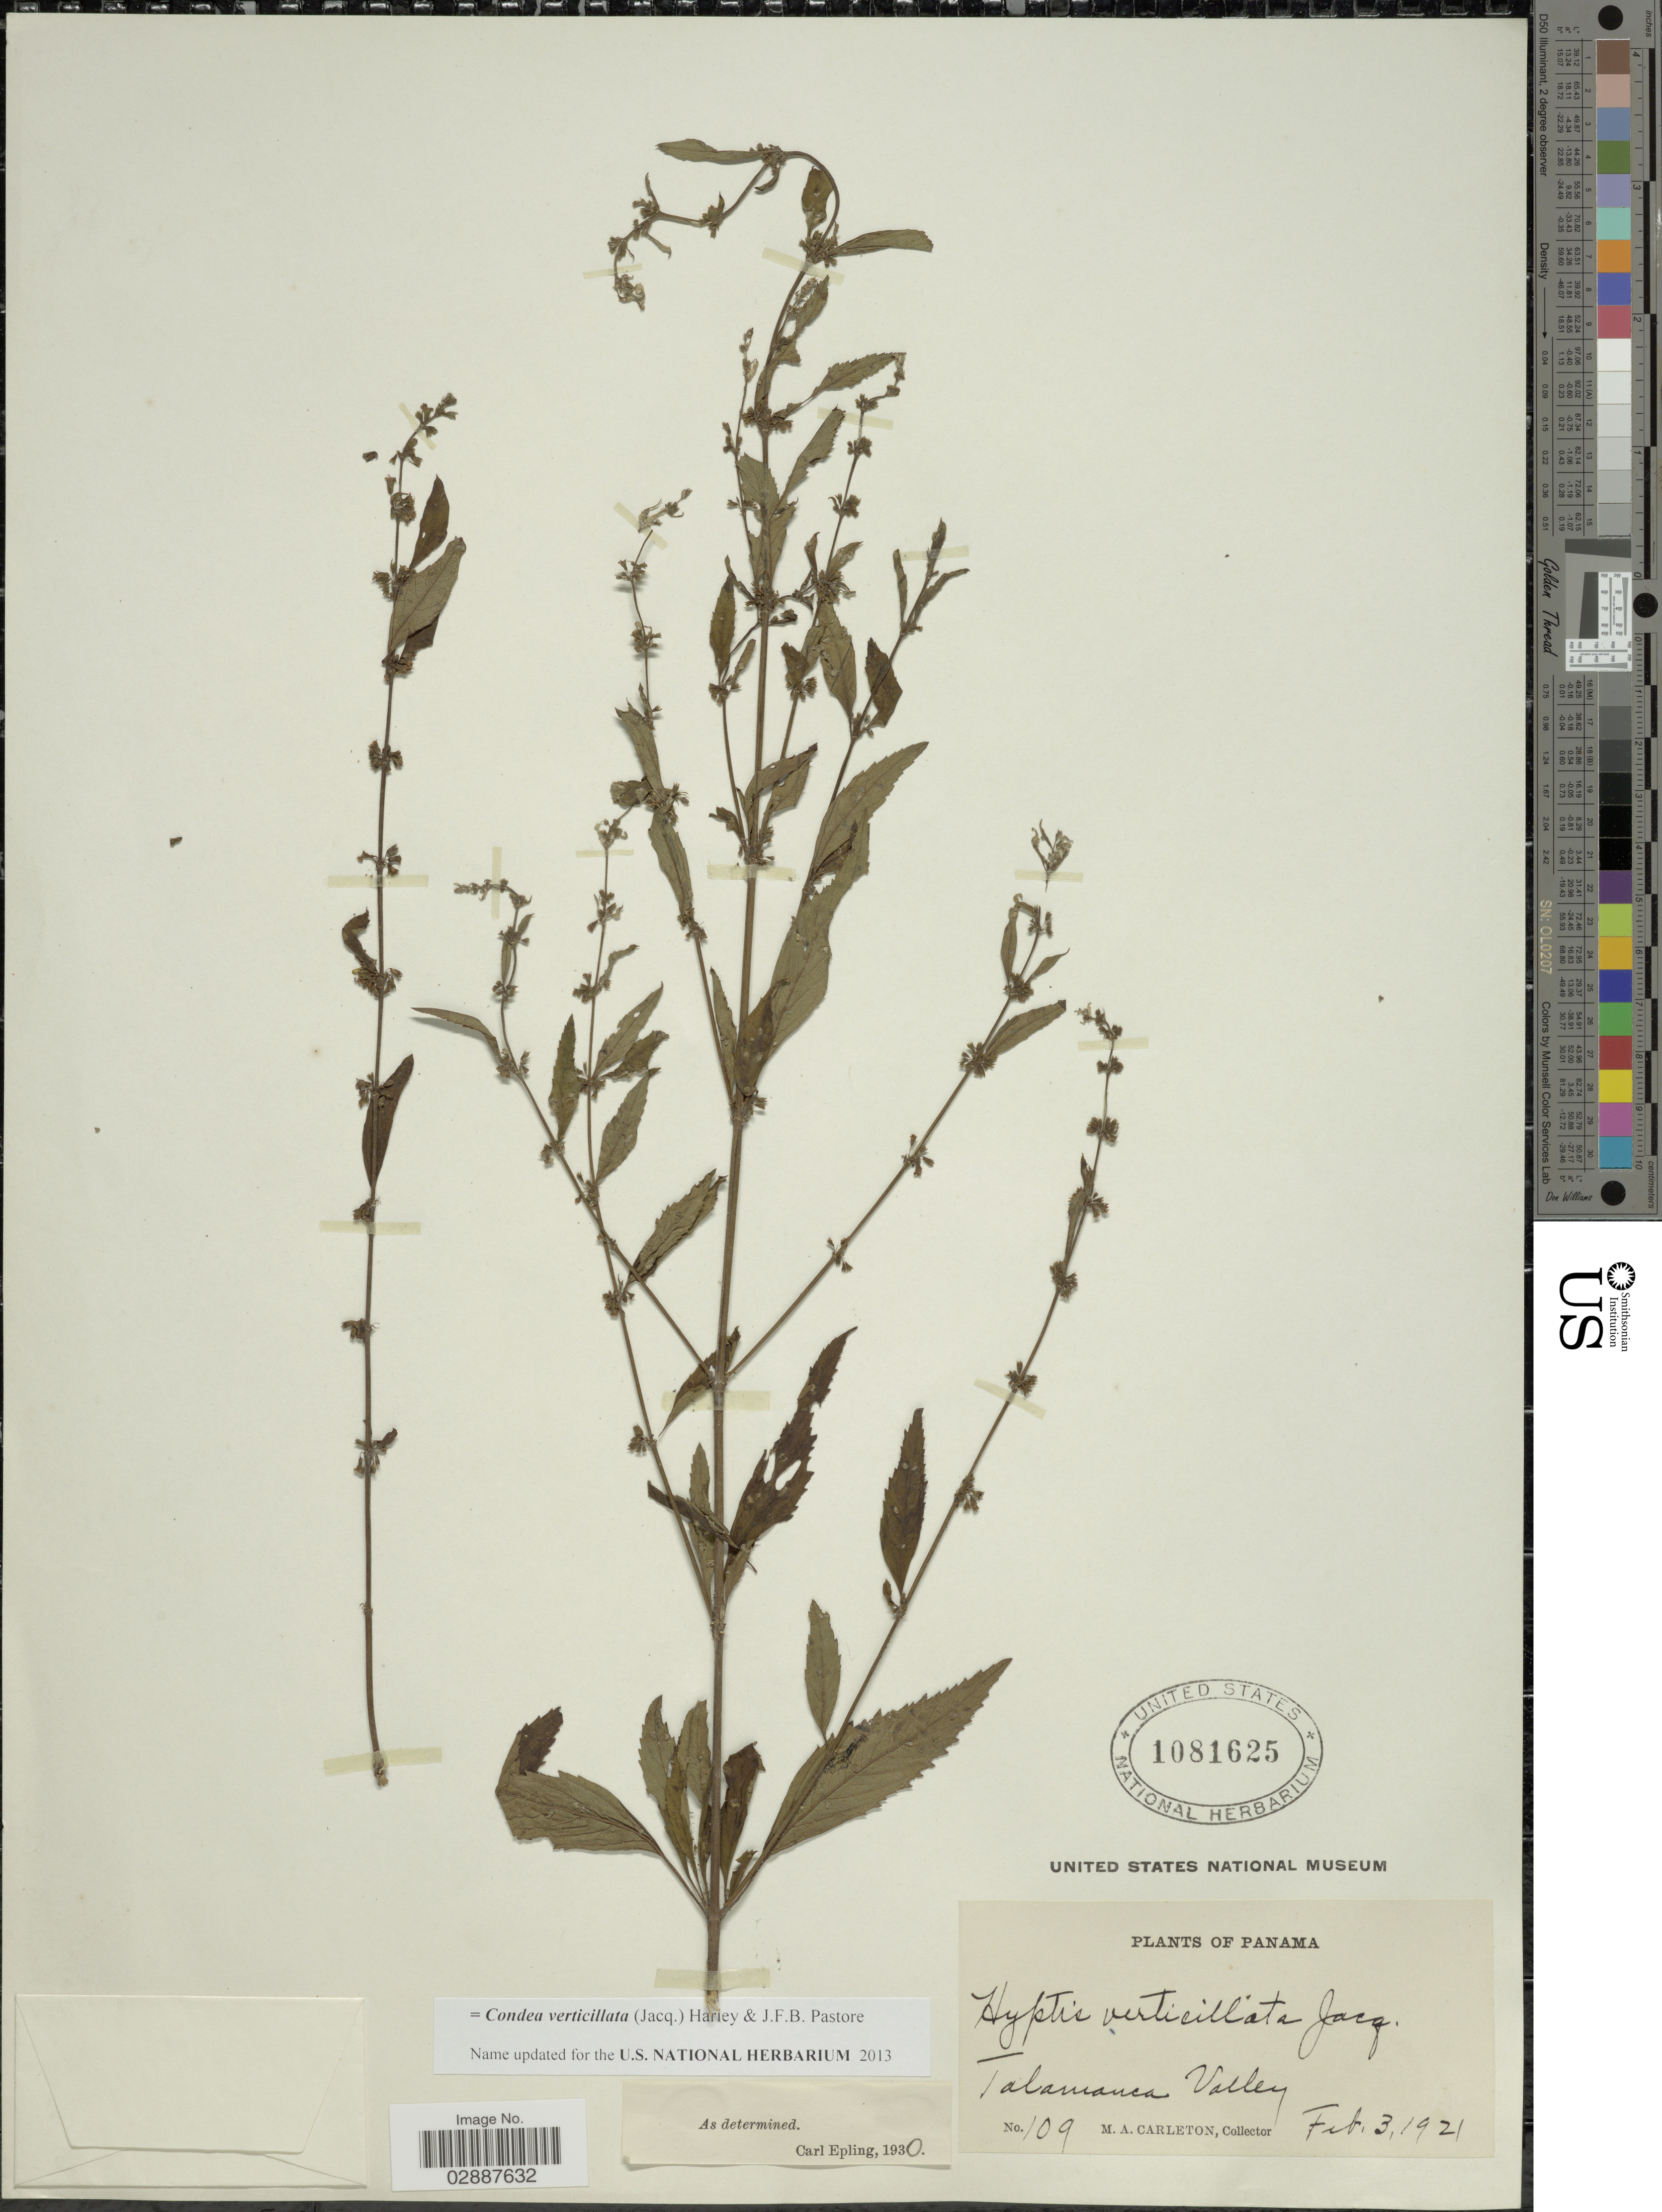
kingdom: Plantae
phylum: Tracheophyta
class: Magnoliopsida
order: Lamiales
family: Lamiaceae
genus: Condea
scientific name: Condea verticillata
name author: (Jacq.) Harley & J.F.B. Pastore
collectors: M. A. Carleton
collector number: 109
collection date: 1921-02-03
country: Panama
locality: Talamanca Valley.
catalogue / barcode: US 1081625